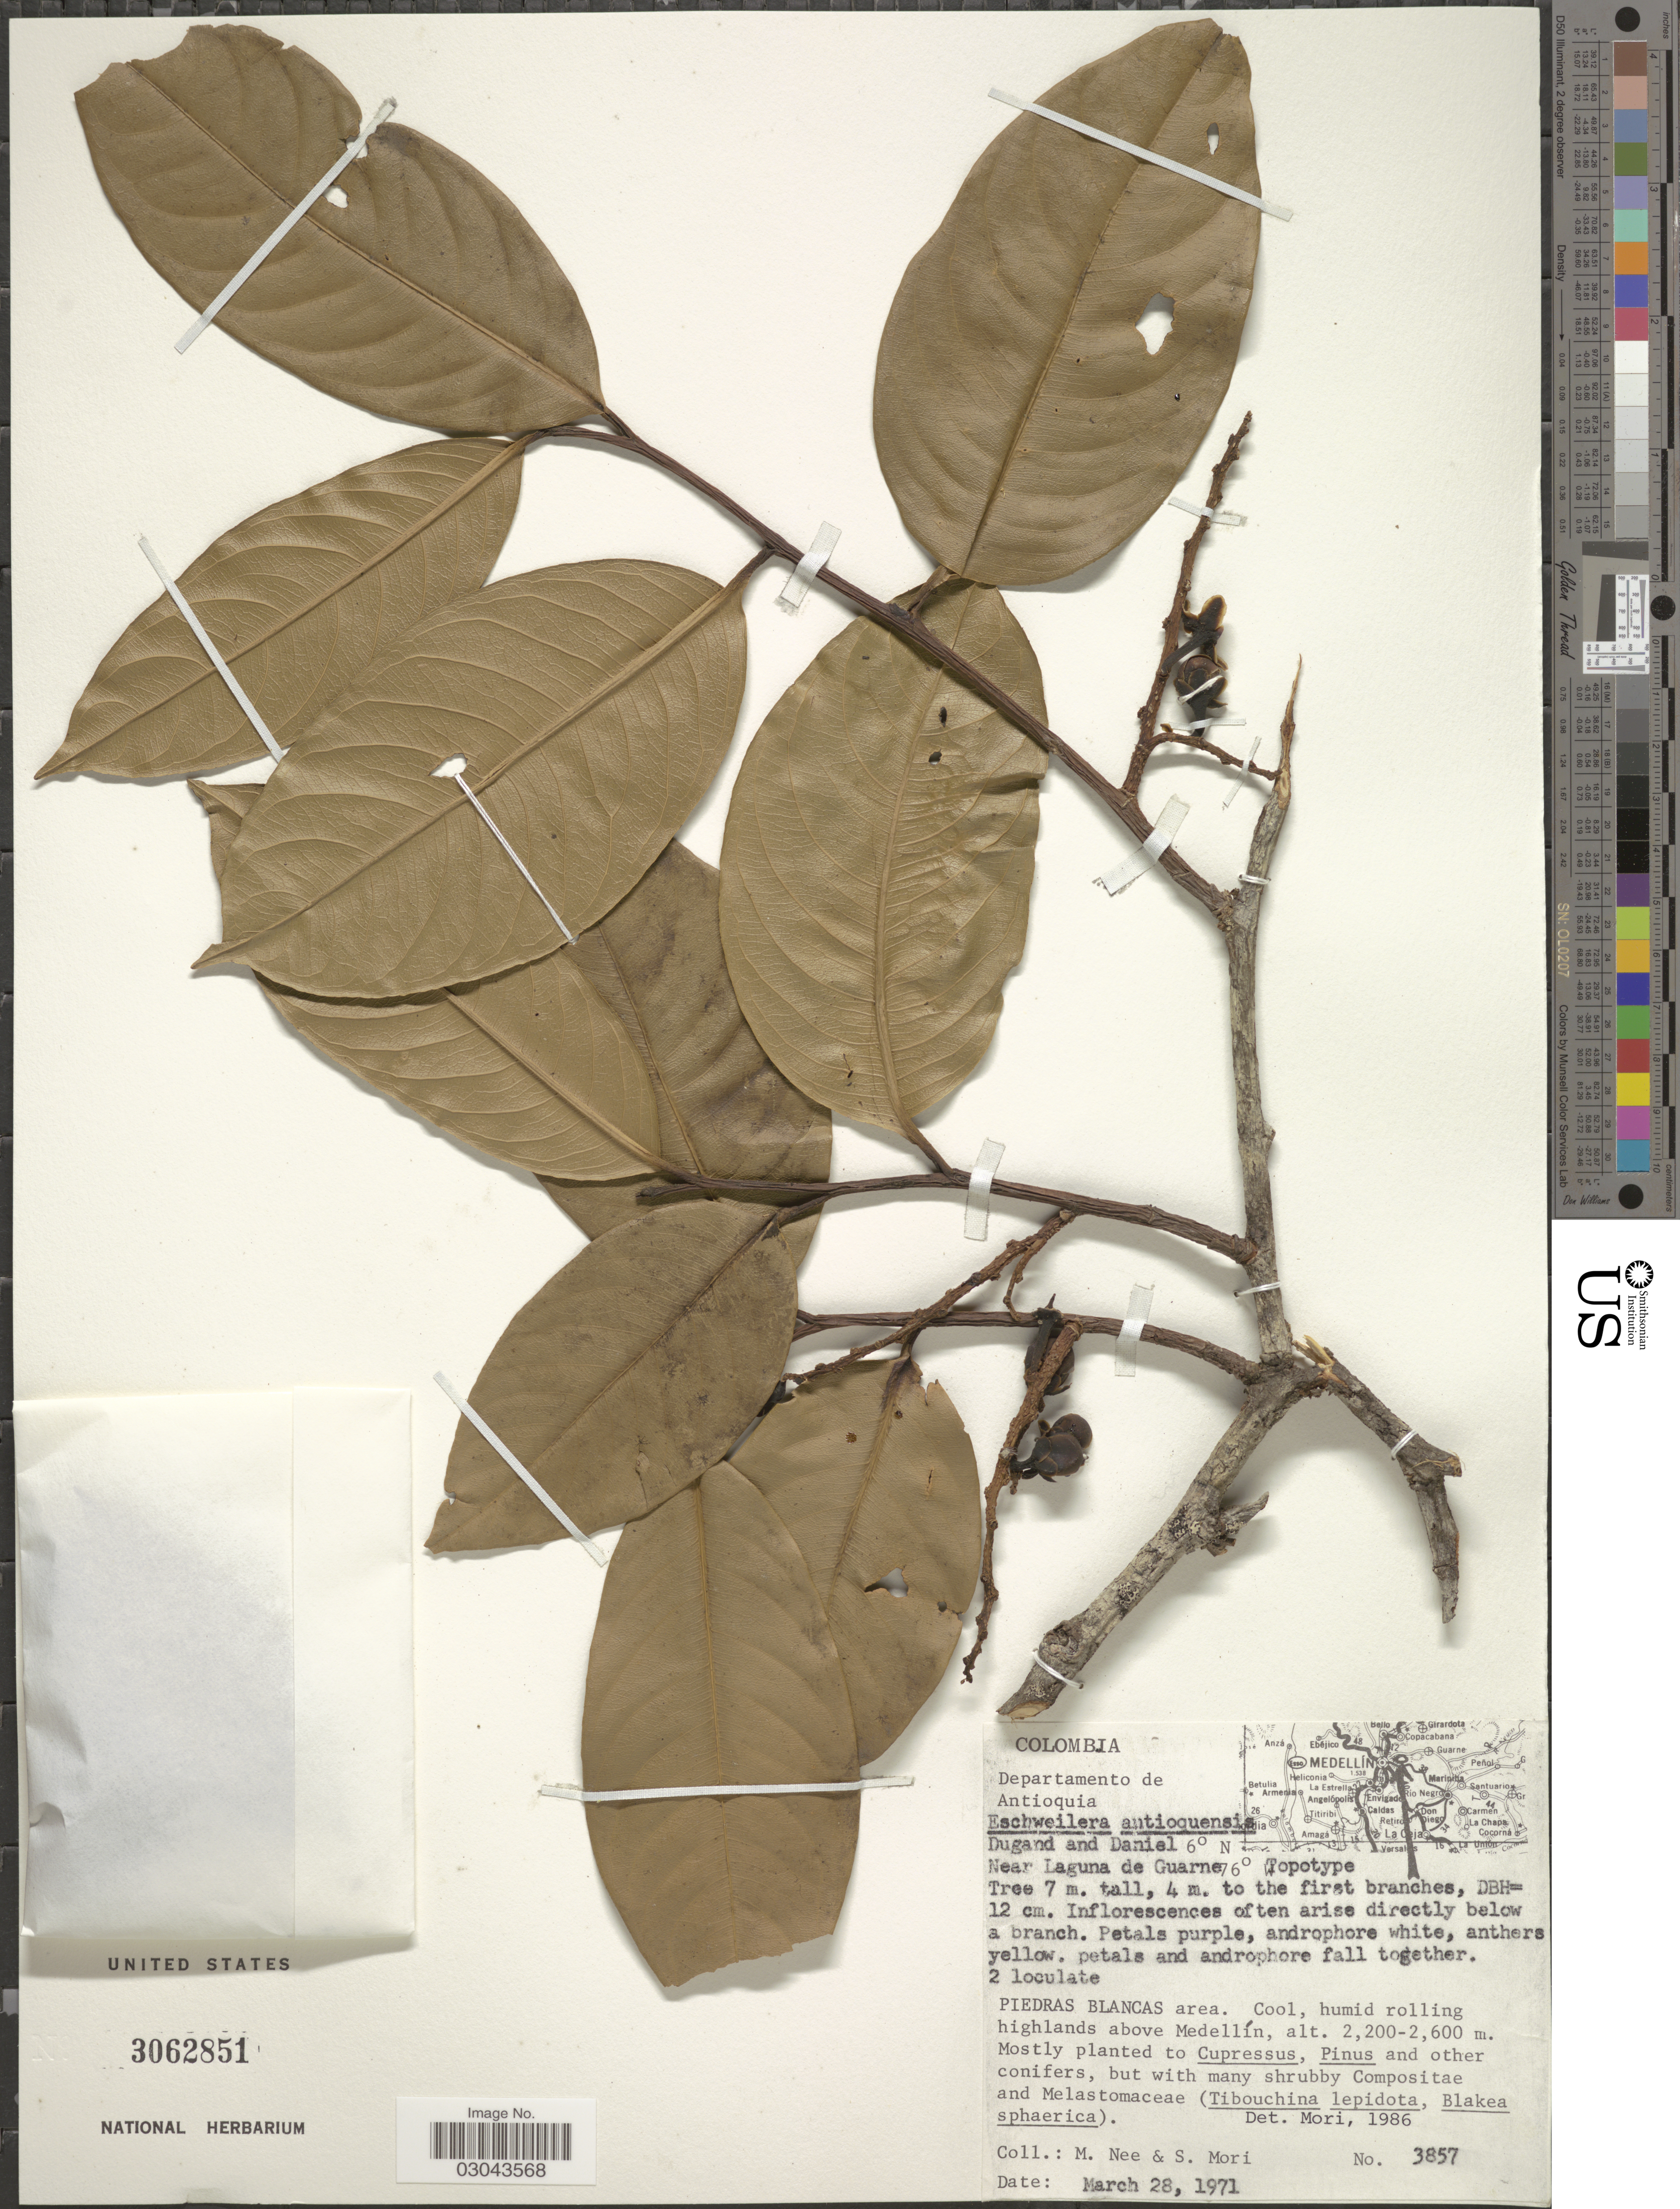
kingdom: Plantae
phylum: Tracheophyta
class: Magnoliopsida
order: Ericales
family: Lecythidaceae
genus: Eschweilera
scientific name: Eschweilera antioquensis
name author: Dugand G. & Daniel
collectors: M. Nee & S. Mori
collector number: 3857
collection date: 1971-03-28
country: Colombia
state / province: Antioquia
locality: Departamento de Antioquia, Near Laguna de Guarne. Piedras Blancas area. Cool, humid rolling highlands above Medellín.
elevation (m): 2200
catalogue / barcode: US 3062851